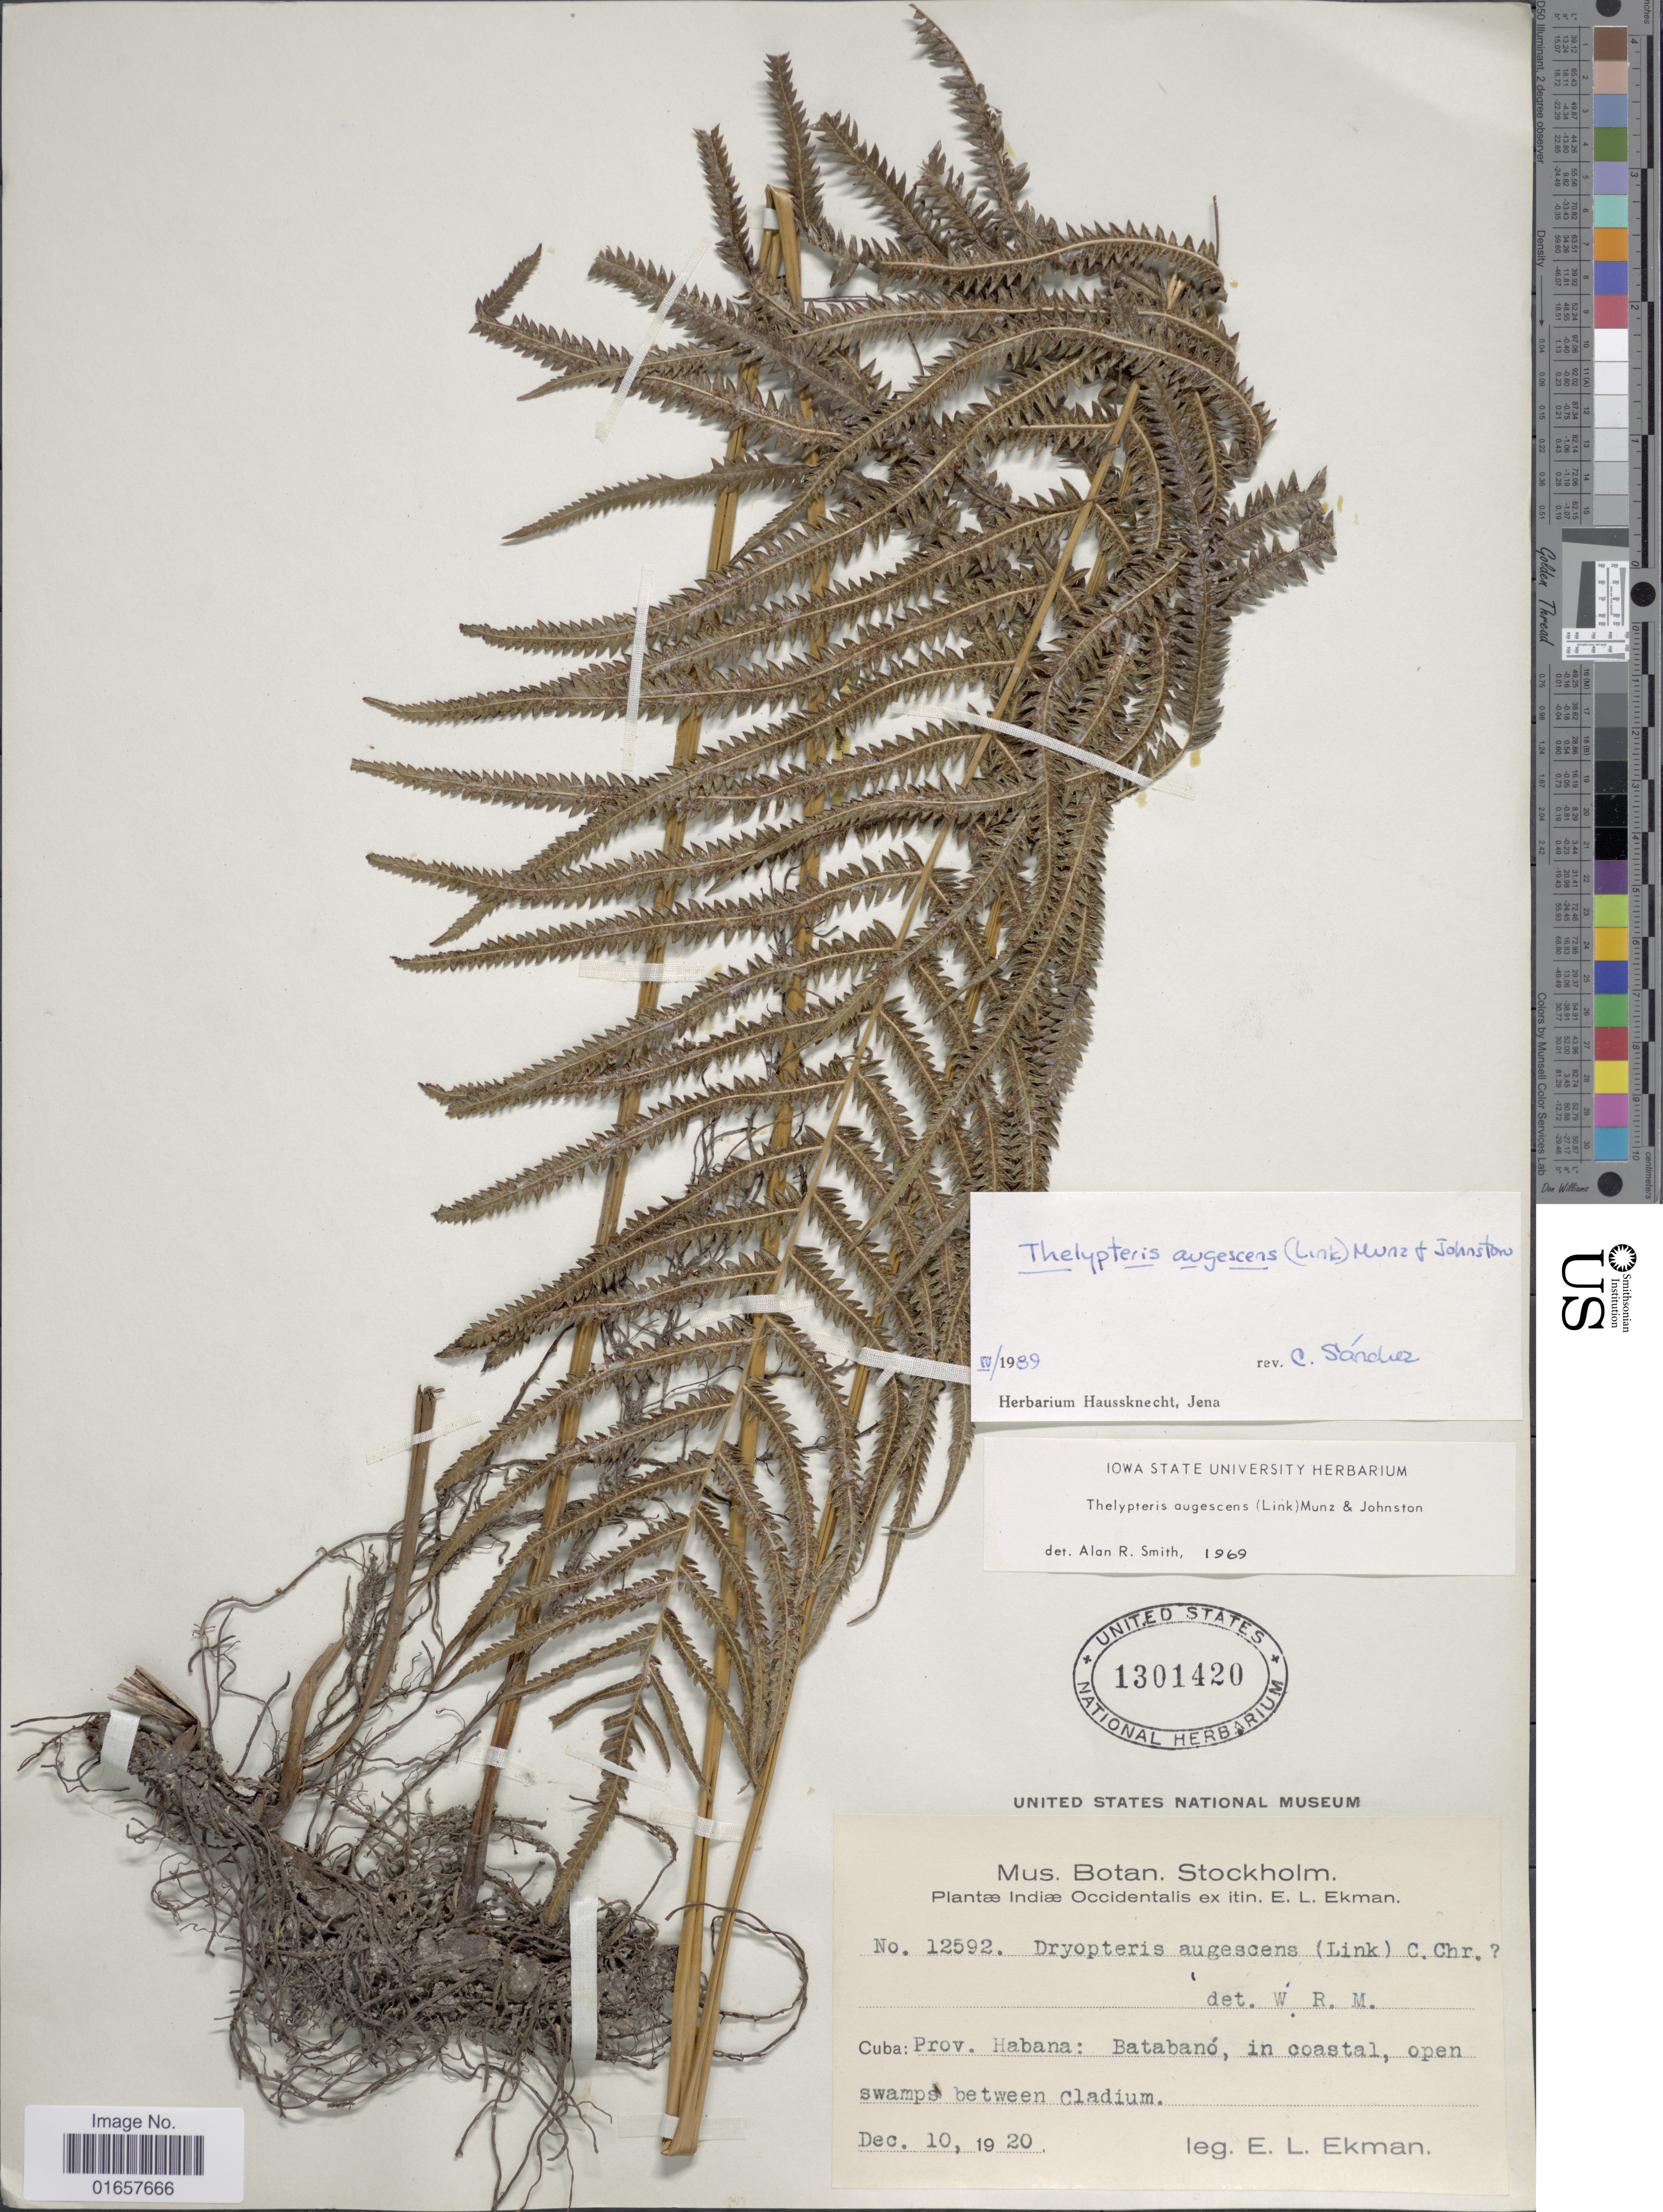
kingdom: Plantae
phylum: Tracheophyta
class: Polypodiopsida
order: Polypodiales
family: Thelypteridaceae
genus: Christella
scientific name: Christella augescens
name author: (Link) Pic. Serm.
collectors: E. L. Ekman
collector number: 12592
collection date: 1920-12-10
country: Cuba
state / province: La Habana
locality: Indiæ Occidentalis, Cuba: Batabanó, in coastal, open swamps between Cladium.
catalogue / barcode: US 1301420